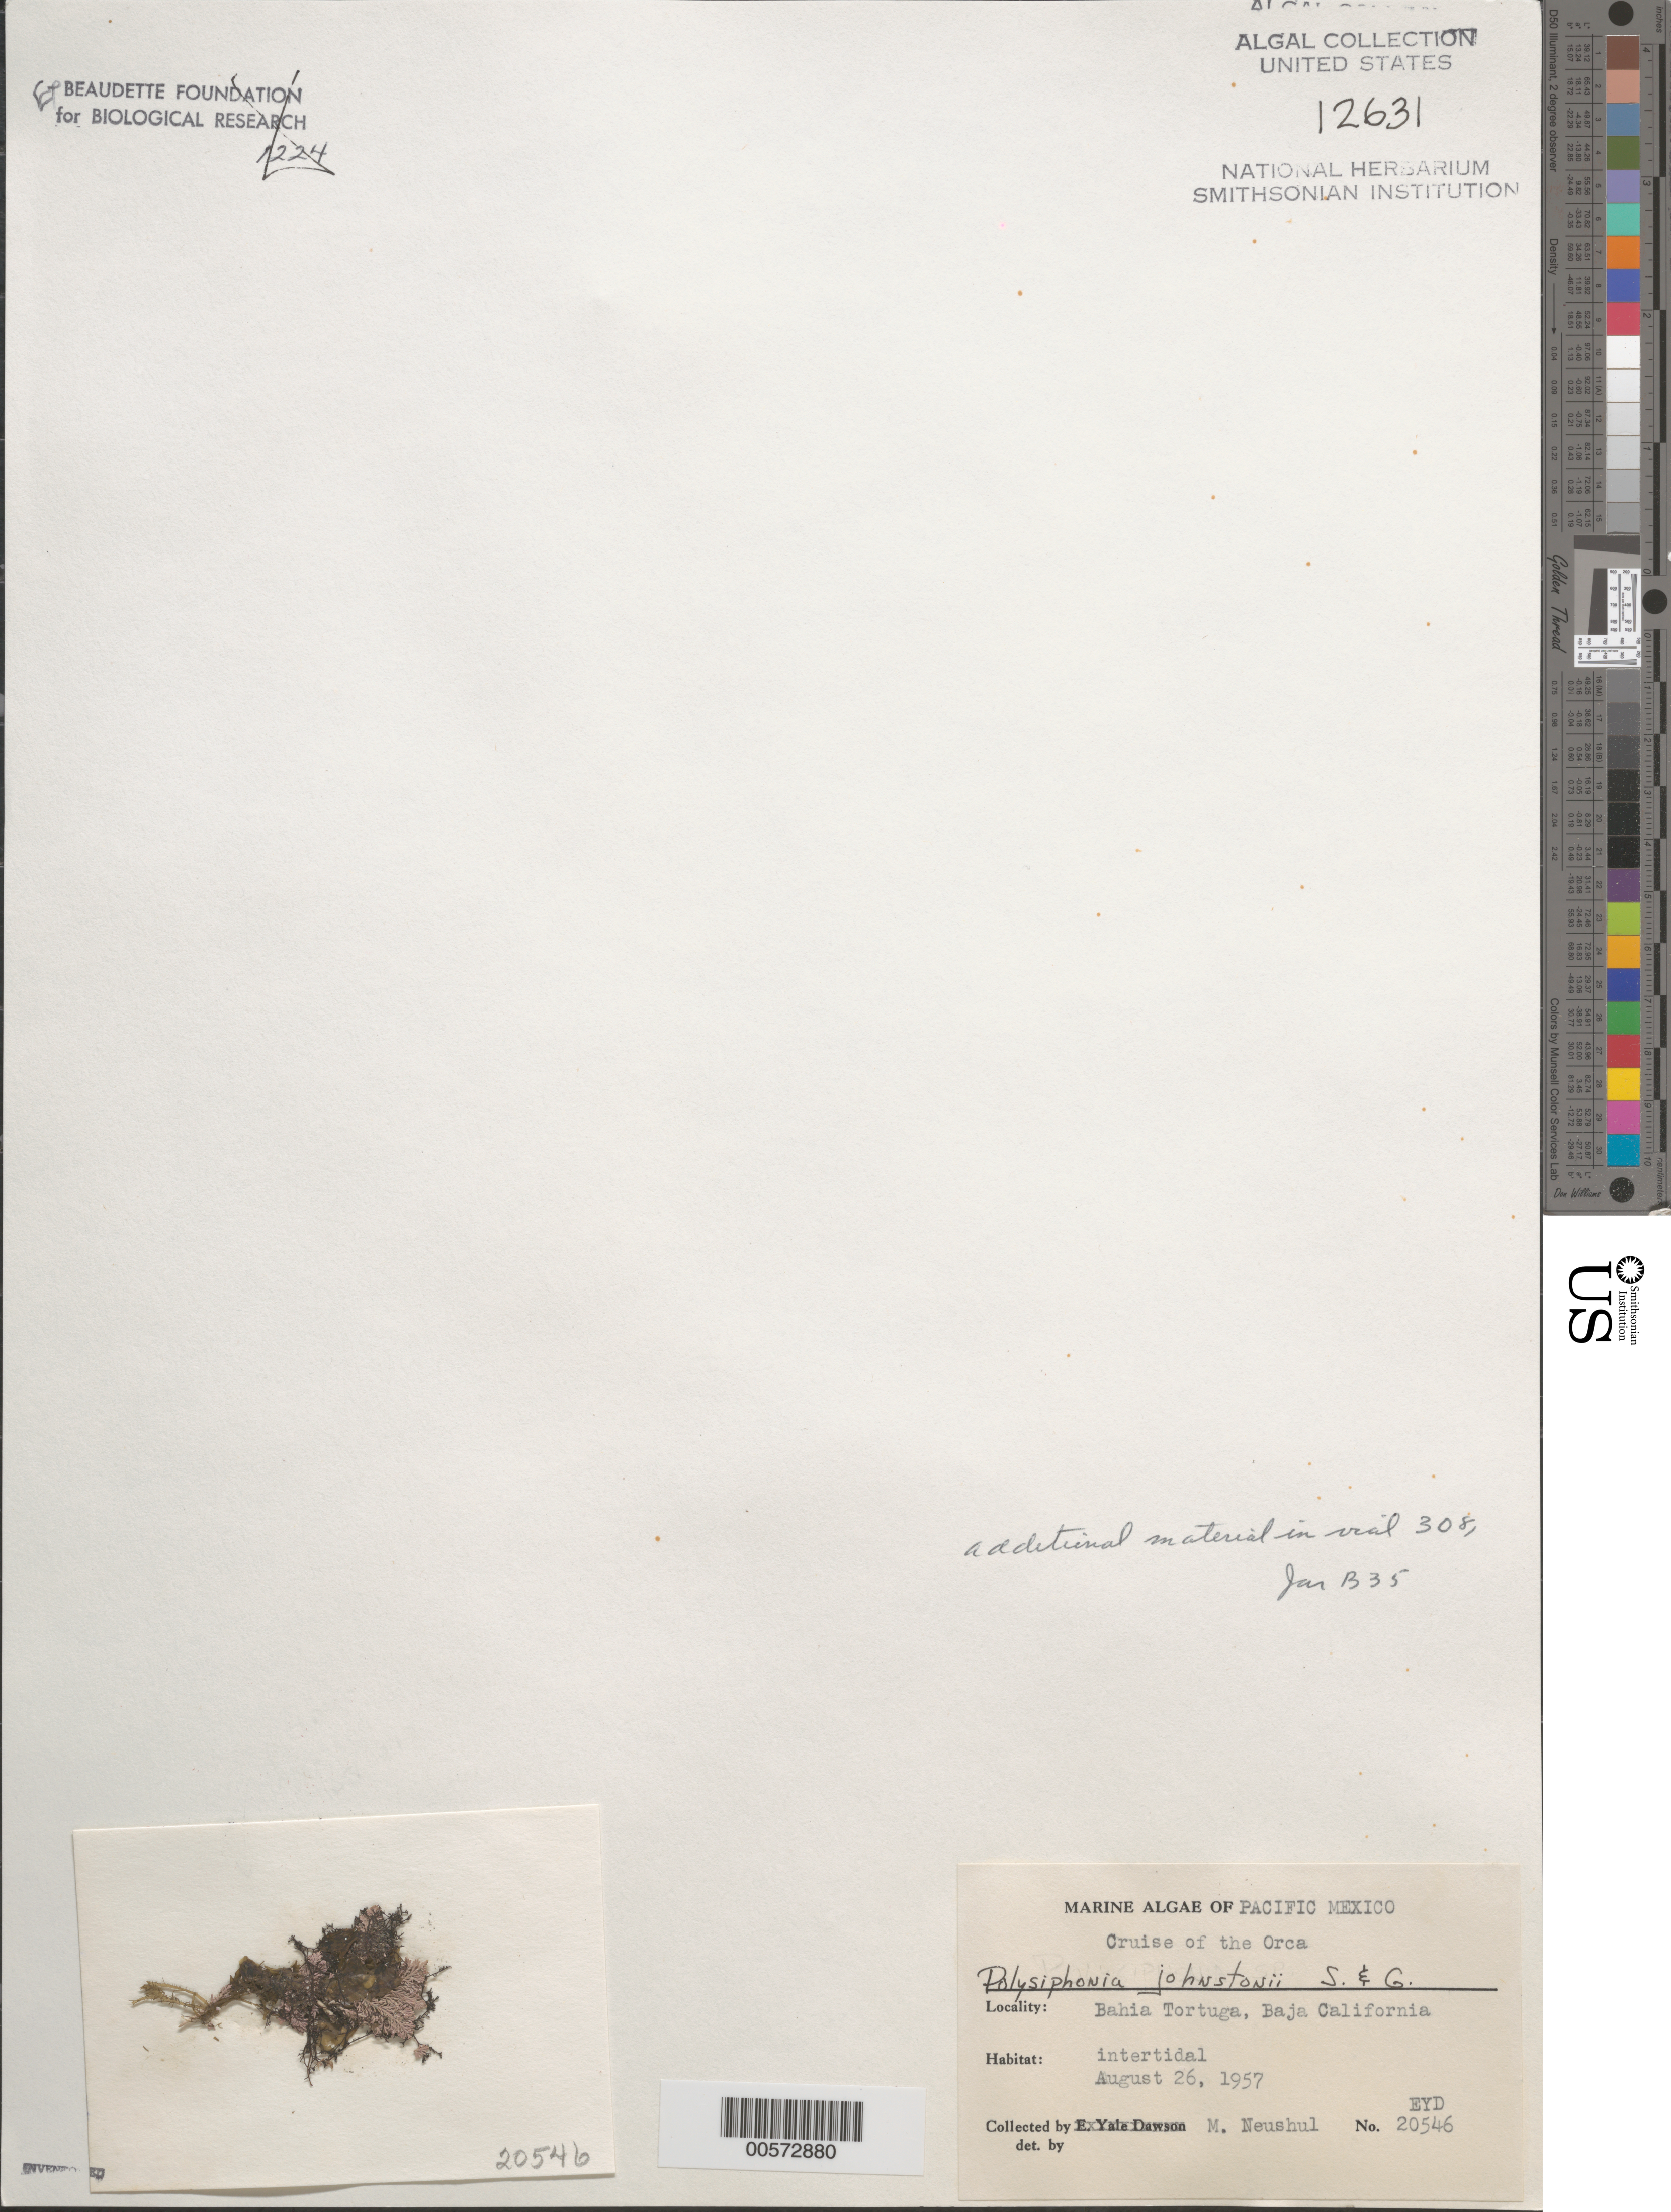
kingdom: Plantae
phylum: Rhodophyta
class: Florideophyceae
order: Ceramiales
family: Rhodomelaceae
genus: Melanothamnus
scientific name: Melanothamnus johnstonii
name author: (Setchell & N.L. Gardner) Diaz-Tapia & Maggs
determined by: Algae name updating Project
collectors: M. Neushul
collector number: EYD 20546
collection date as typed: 26 Aug 1957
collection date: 1957-08-26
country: Mexico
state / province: Baja California Sur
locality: Bahia Tortuga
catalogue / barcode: US 12631